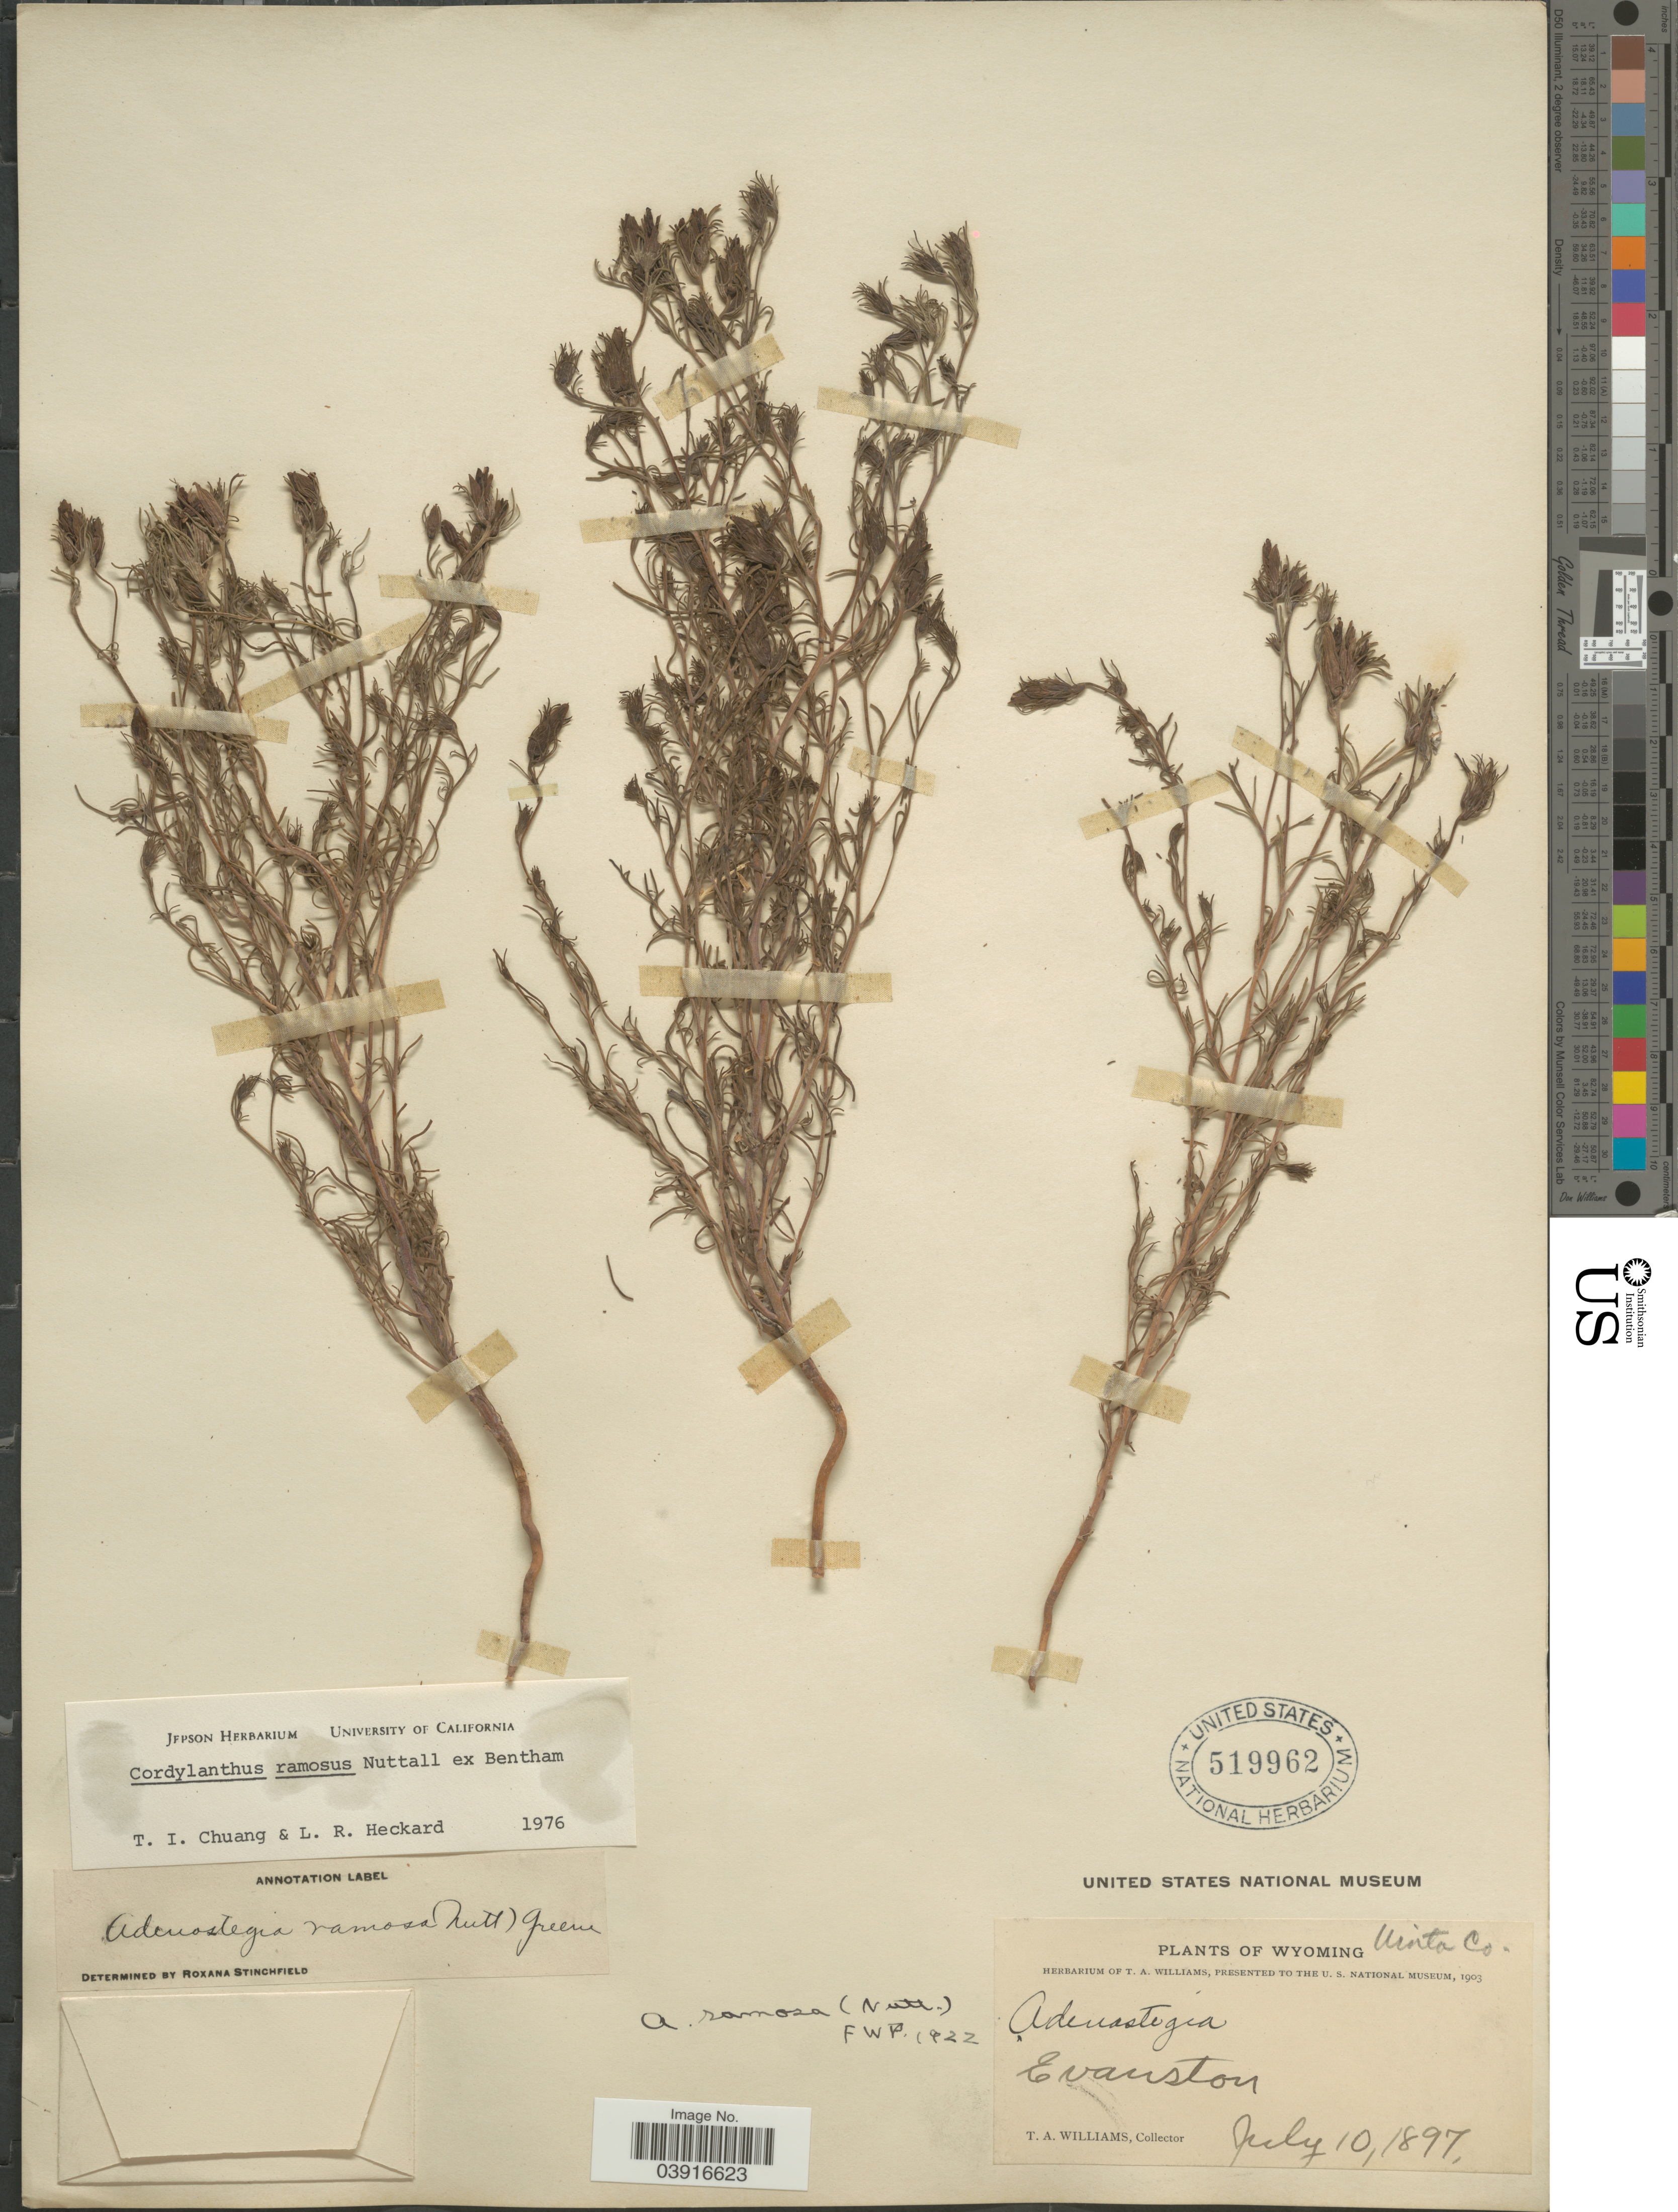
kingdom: Plantae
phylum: Tracheophyta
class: Magnoliopsida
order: Lamiales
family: Orobanchaceae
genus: Cordylanthus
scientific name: Cordylanthus ramosus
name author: Nutt. ex Benth.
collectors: T. Williams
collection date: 1897-07-10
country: United States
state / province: Wyoming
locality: Uinta Co. Evanston.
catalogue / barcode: US 519962